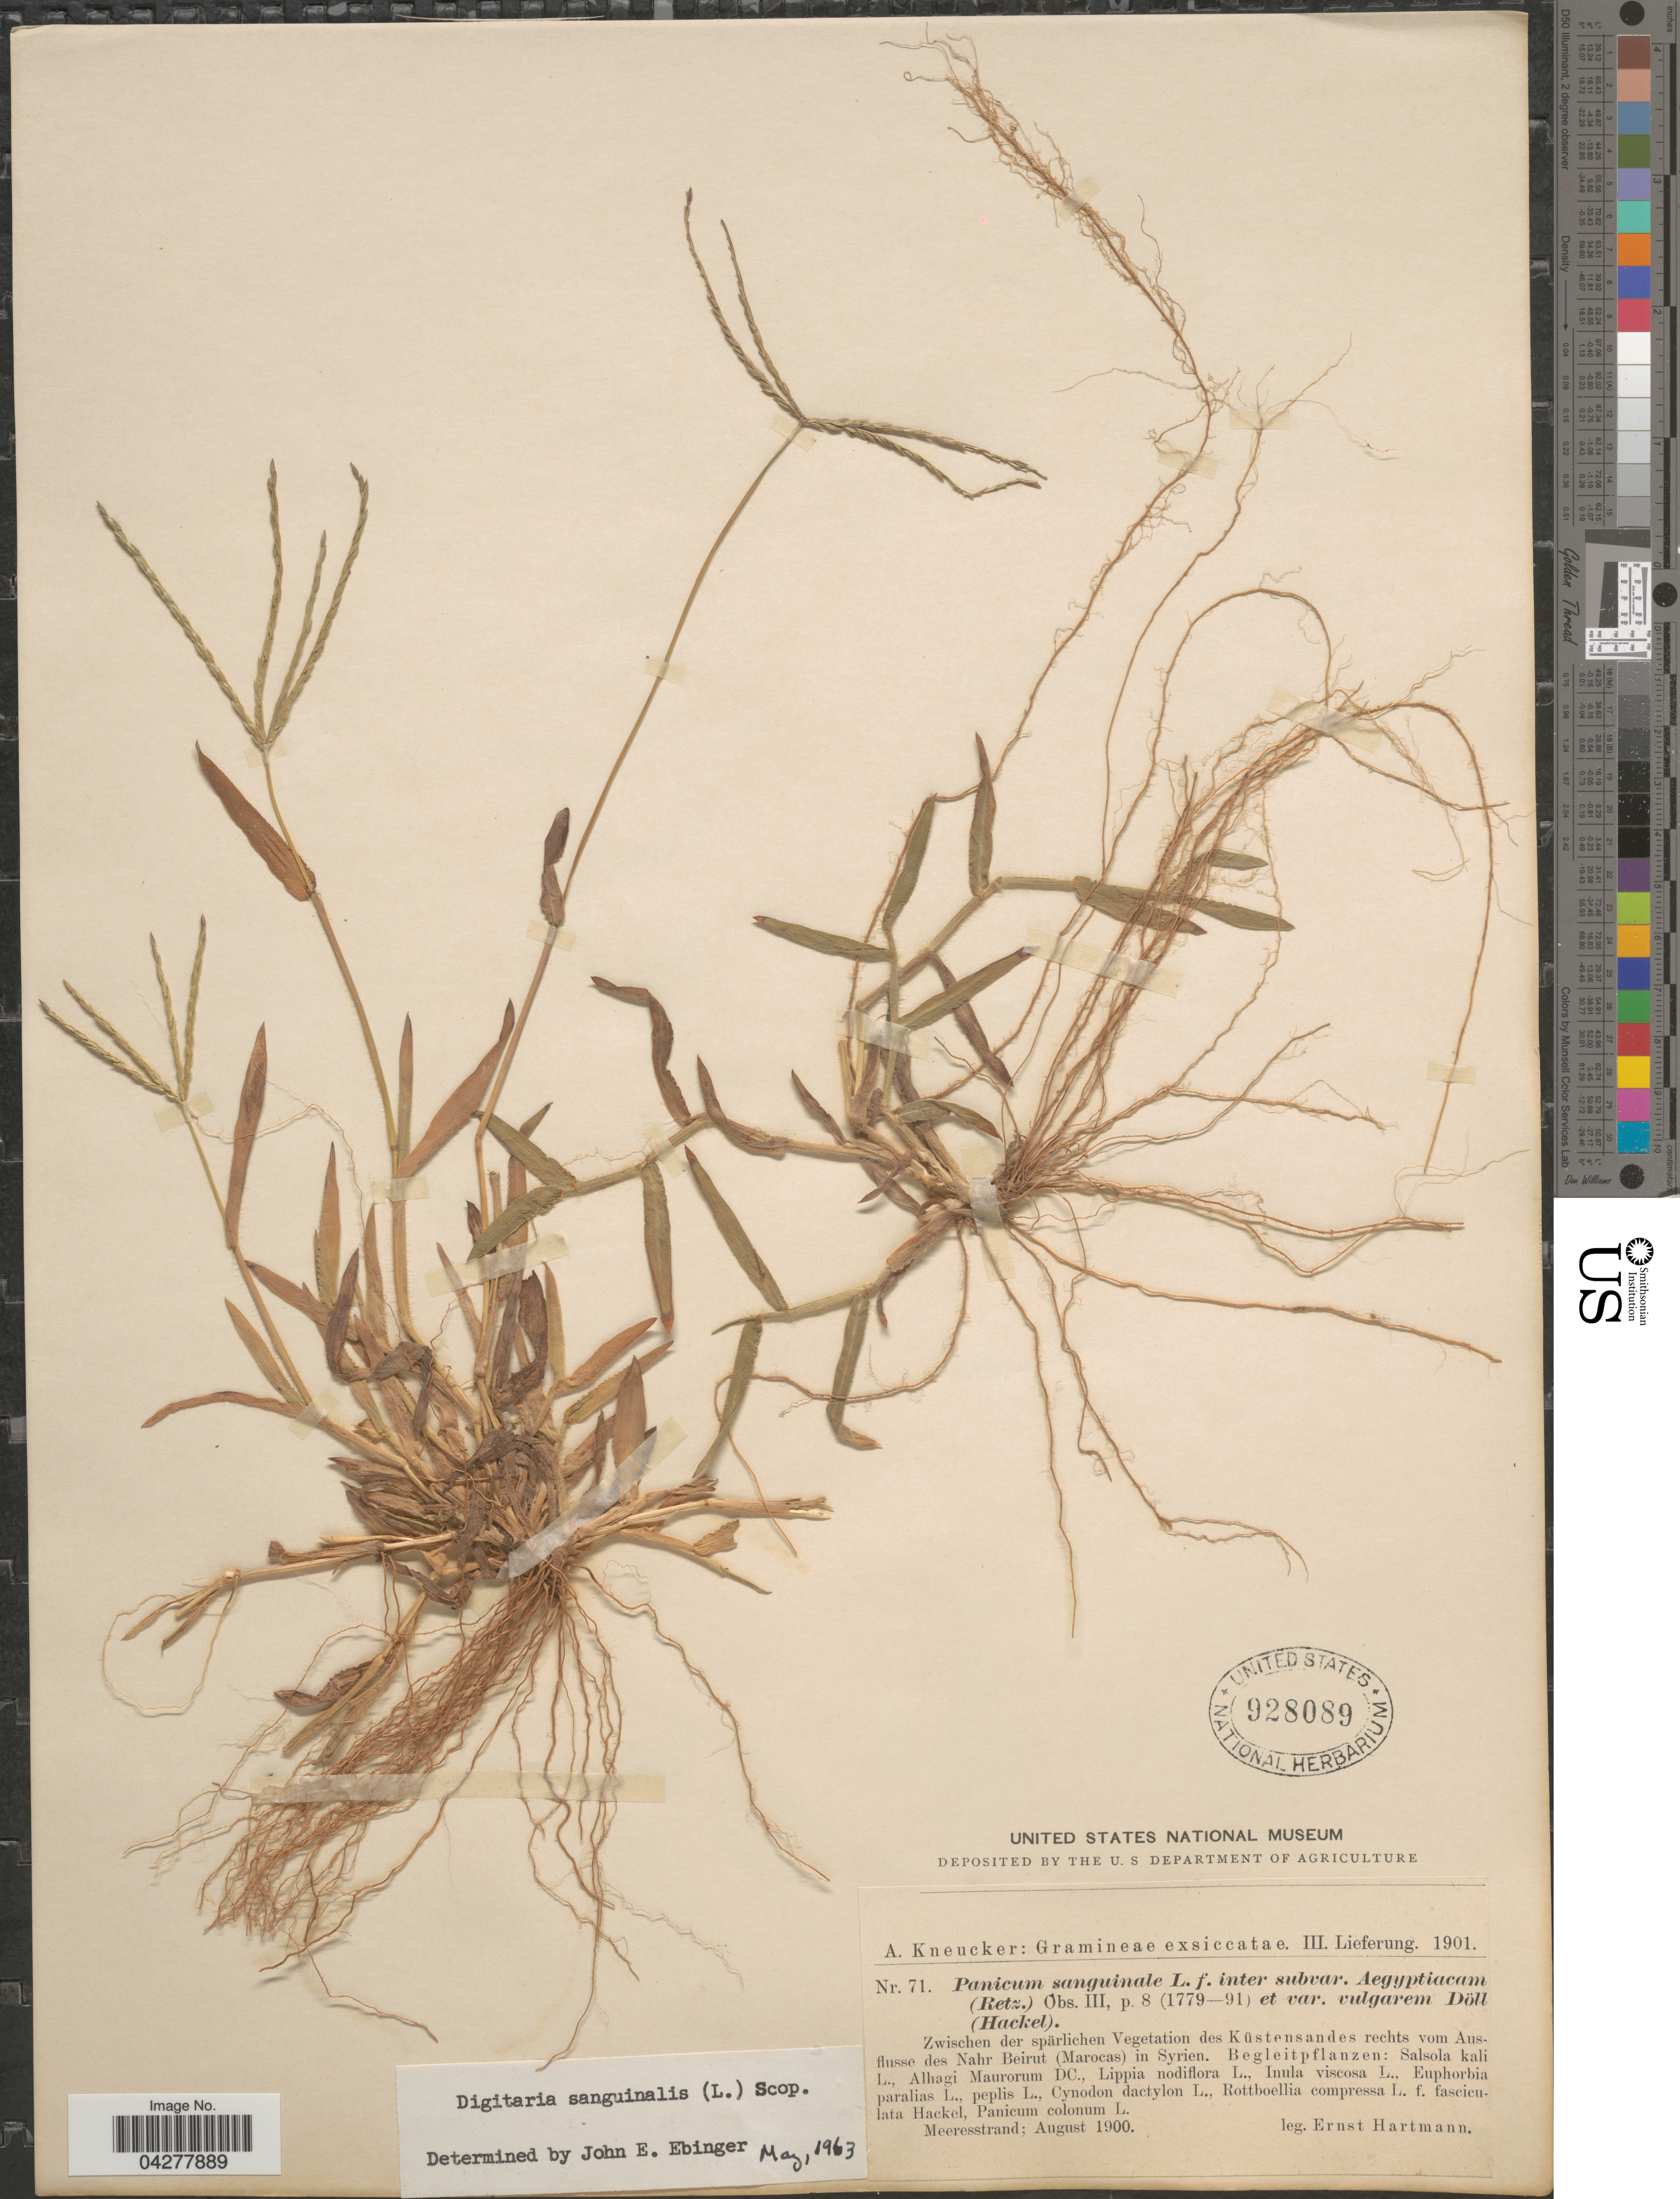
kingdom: Plantae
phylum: Tracheophyta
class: Liliopsida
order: Poales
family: Poaceae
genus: Digitaria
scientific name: Digitaria sanguinalis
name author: (L.) Scop.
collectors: E. Hartmann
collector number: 71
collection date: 1900-08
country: Lebanon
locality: Zwischen der spärlichen Vegetation des Küstensandes rechts vom Ausflusse des Nahr Beirut (Marocas) in Syrien.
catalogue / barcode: US 928089